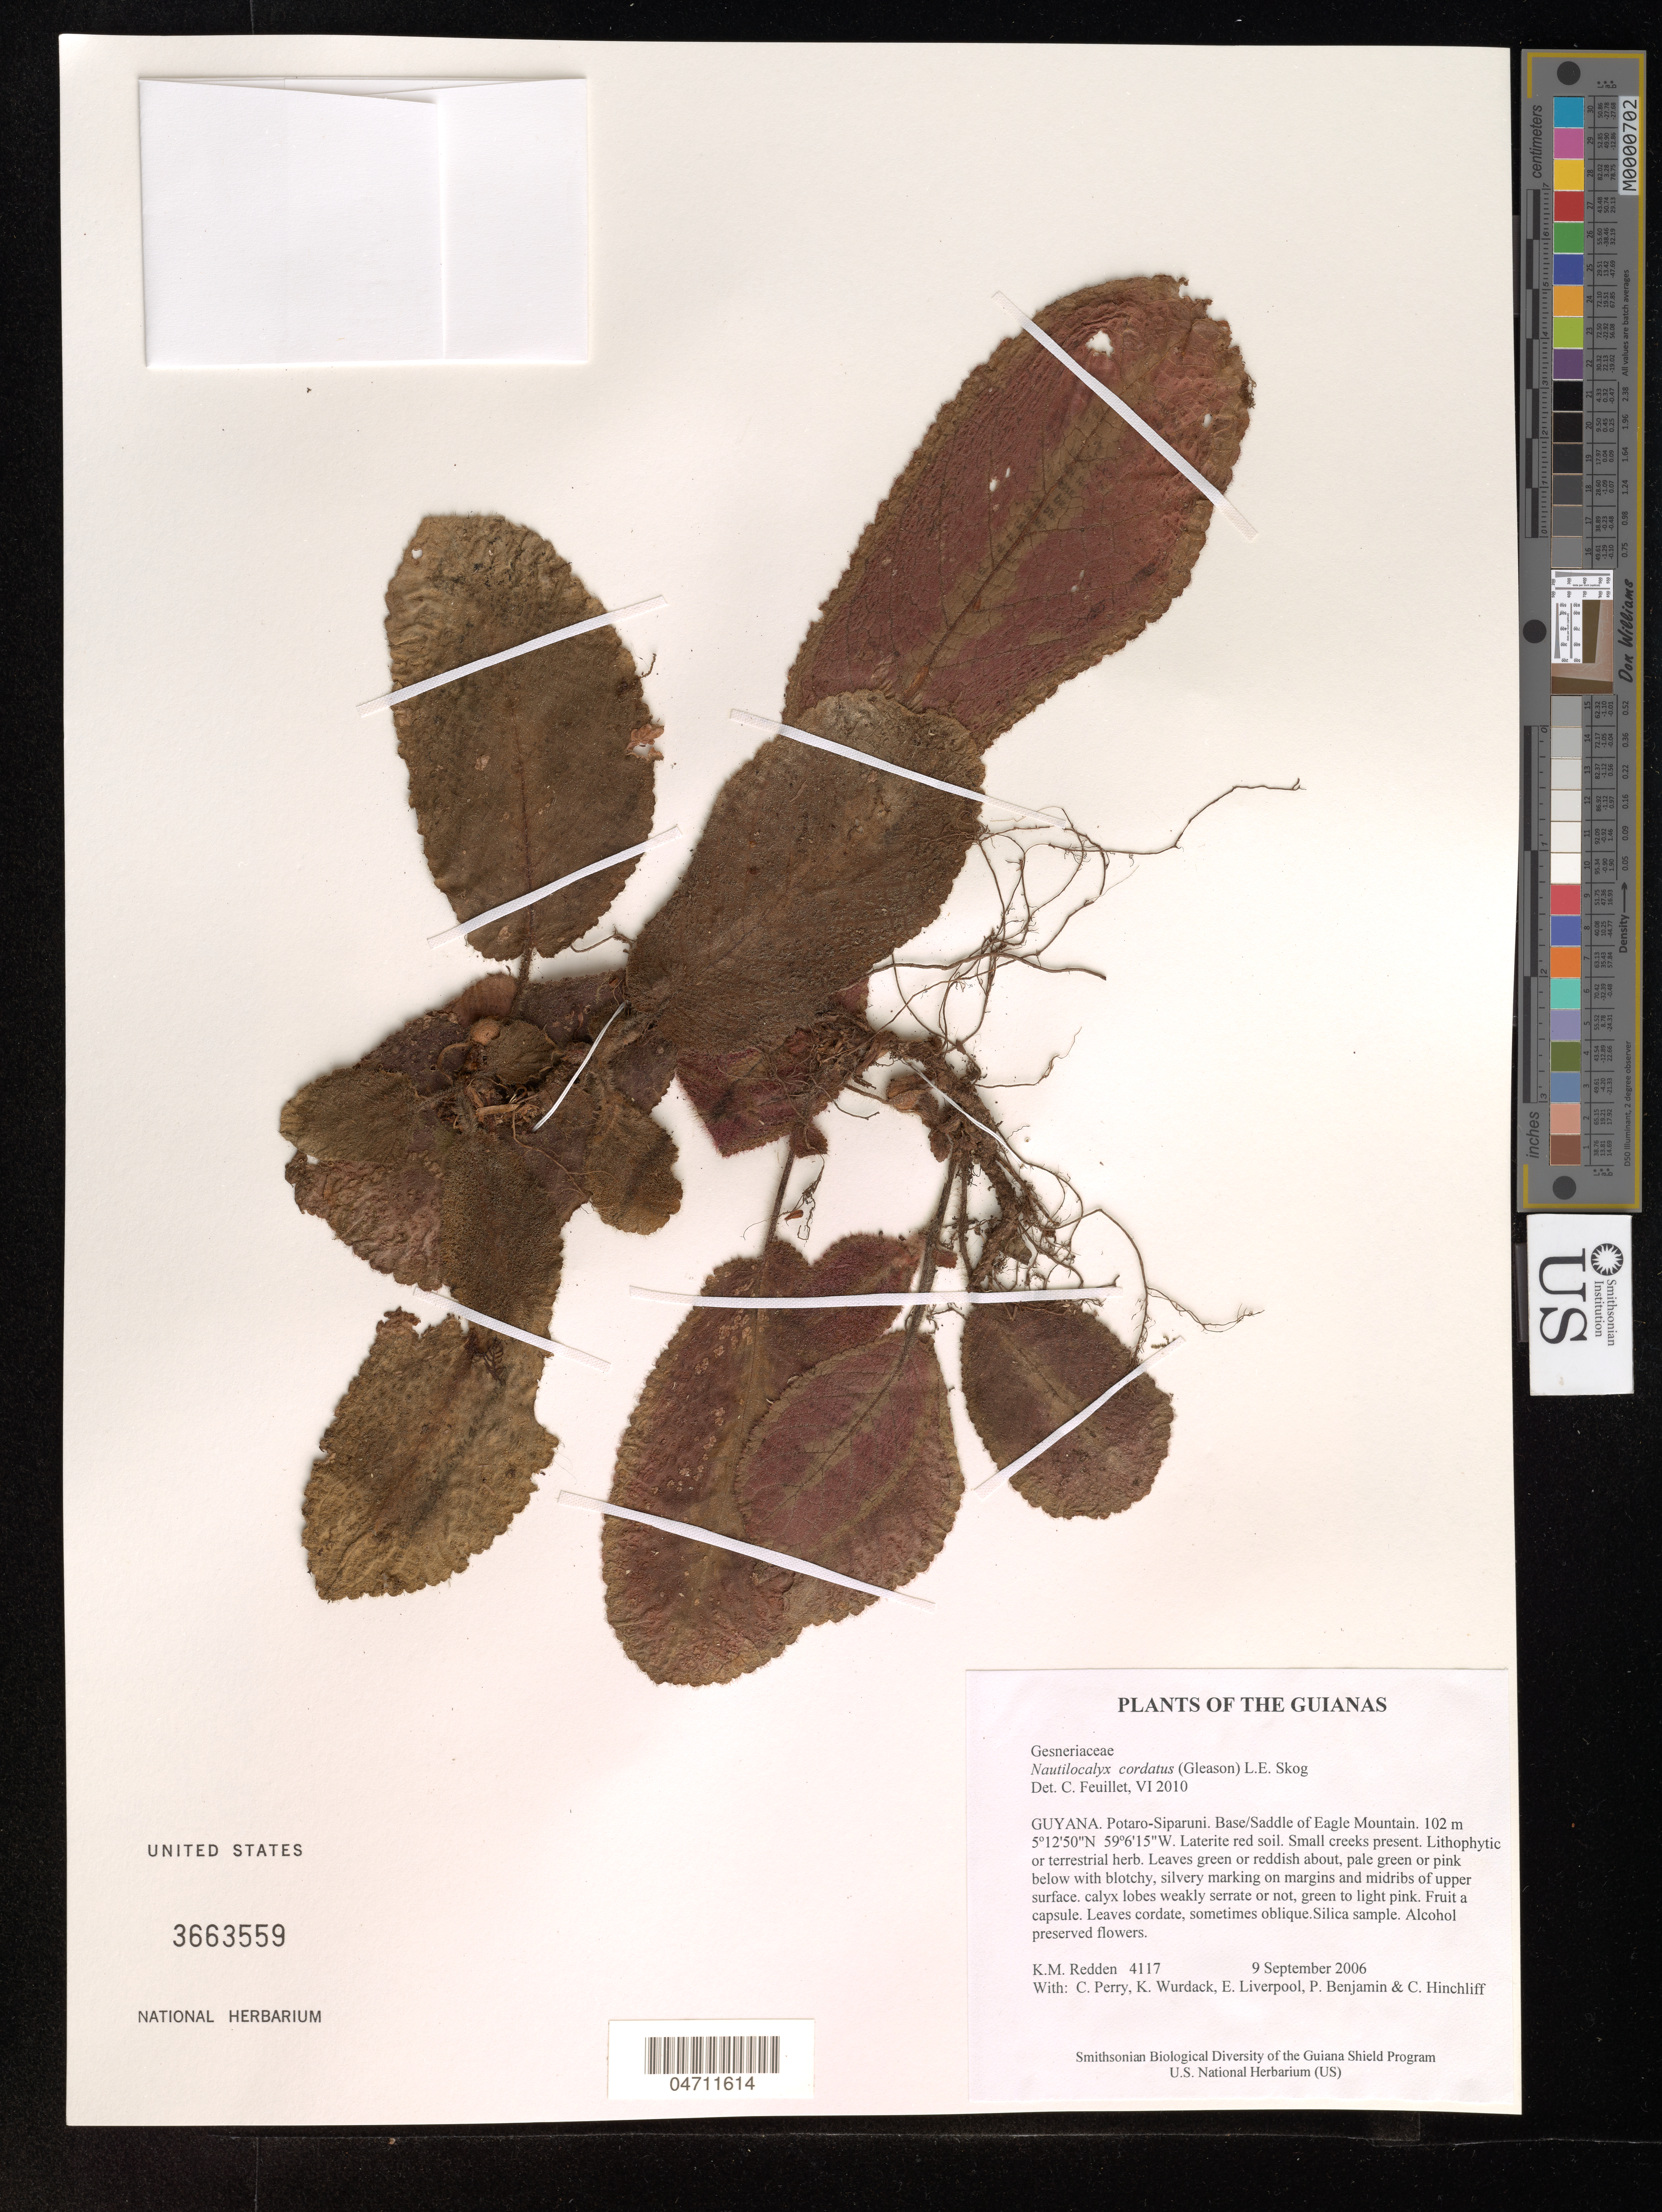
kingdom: Plantae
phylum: Tracheophyta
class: Magnoliopsida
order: Lamiales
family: Gesneriaceae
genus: Centrosolenia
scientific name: Centrosolenia hirsuta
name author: Benth.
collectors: K. M. Redden, C. Perry, K. Wurdack, E. Liverpool, P. Benjamin & C. E. Hinchliff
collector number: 4117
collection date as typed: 9 September 2006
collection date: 2006-09-09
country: Guyana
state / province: Potaro-Siparuni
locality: Base/Saddle of Eagle Mountain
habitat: Laterite red soil. Small creeks present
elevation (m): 102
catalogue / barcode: US 3663559